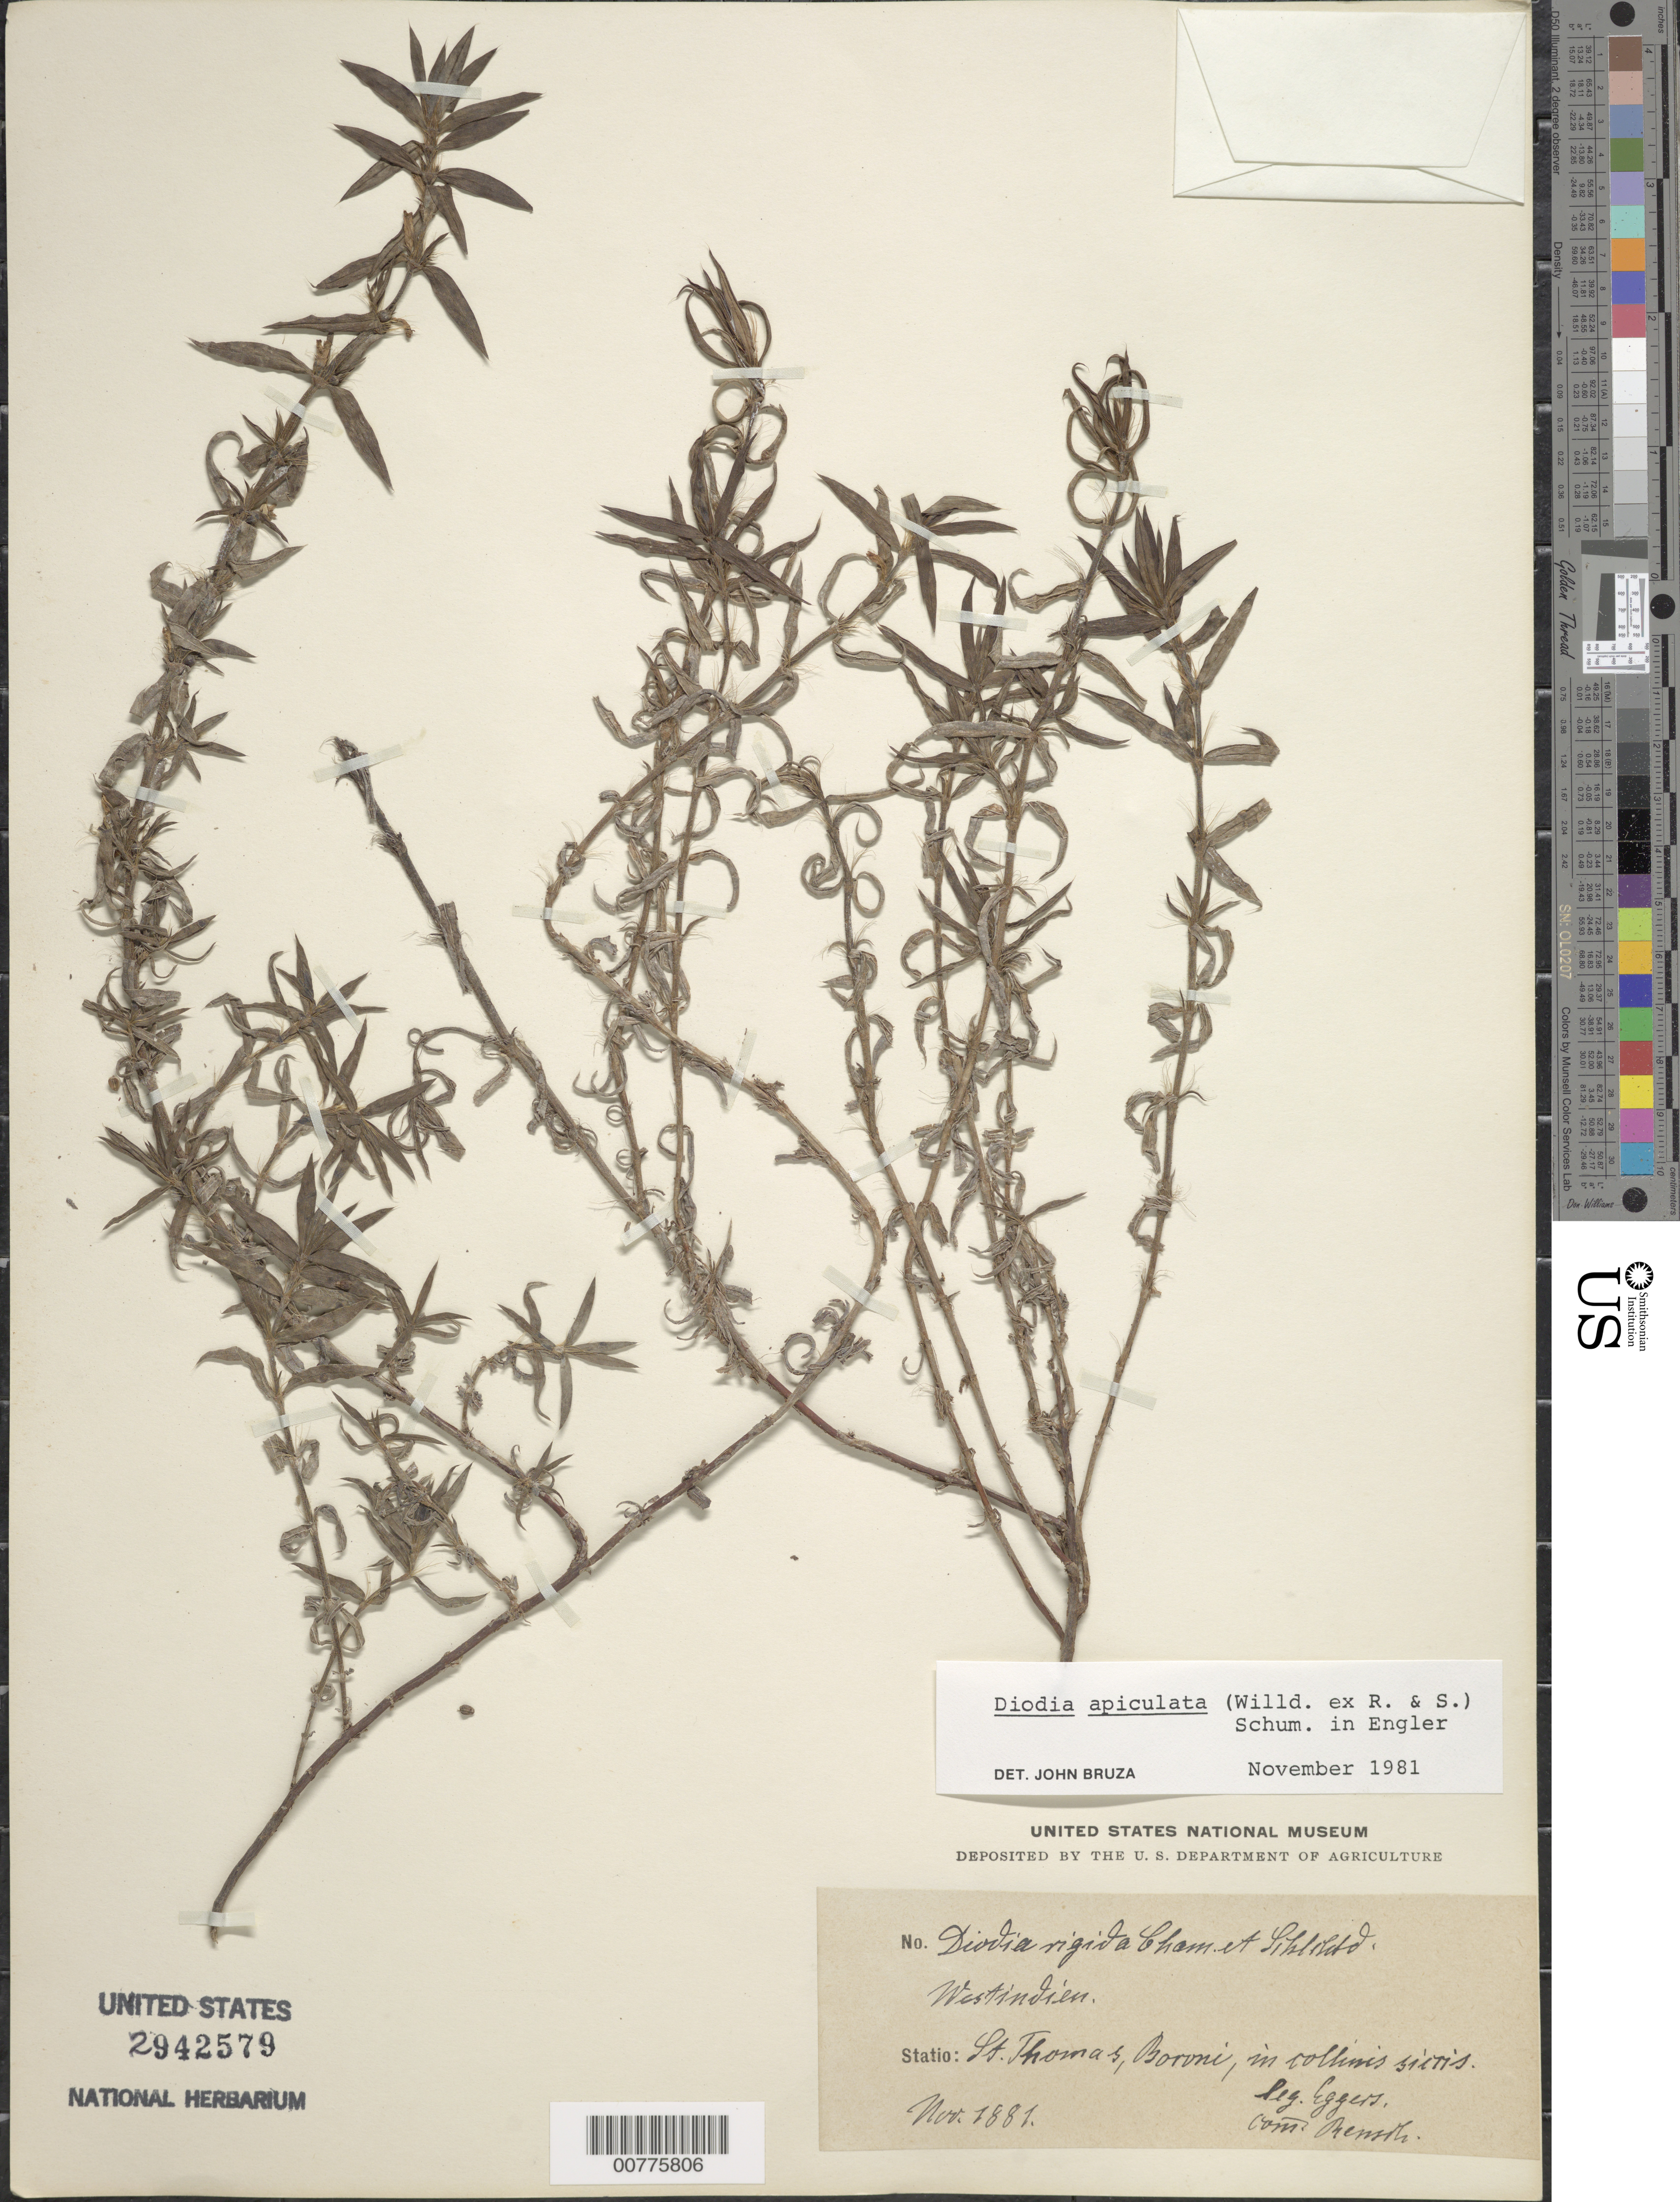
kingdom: Plantae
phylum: Tracheophyta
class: Magnoliopsida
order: Gentianales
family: Rubiaceae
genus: Diodella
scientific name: Diodella apiculata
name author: (Willd. ex Roem. & Schult.) Bacigalupo & E.L. Cabral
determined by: Bruza, J.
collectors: H. F. A. von Eggers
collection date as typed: Nov 1881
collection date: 1881-11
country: U.S. Virgin Islands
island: St. Thomas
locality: Boroni, in collinis sierris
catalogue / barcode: US 2942579